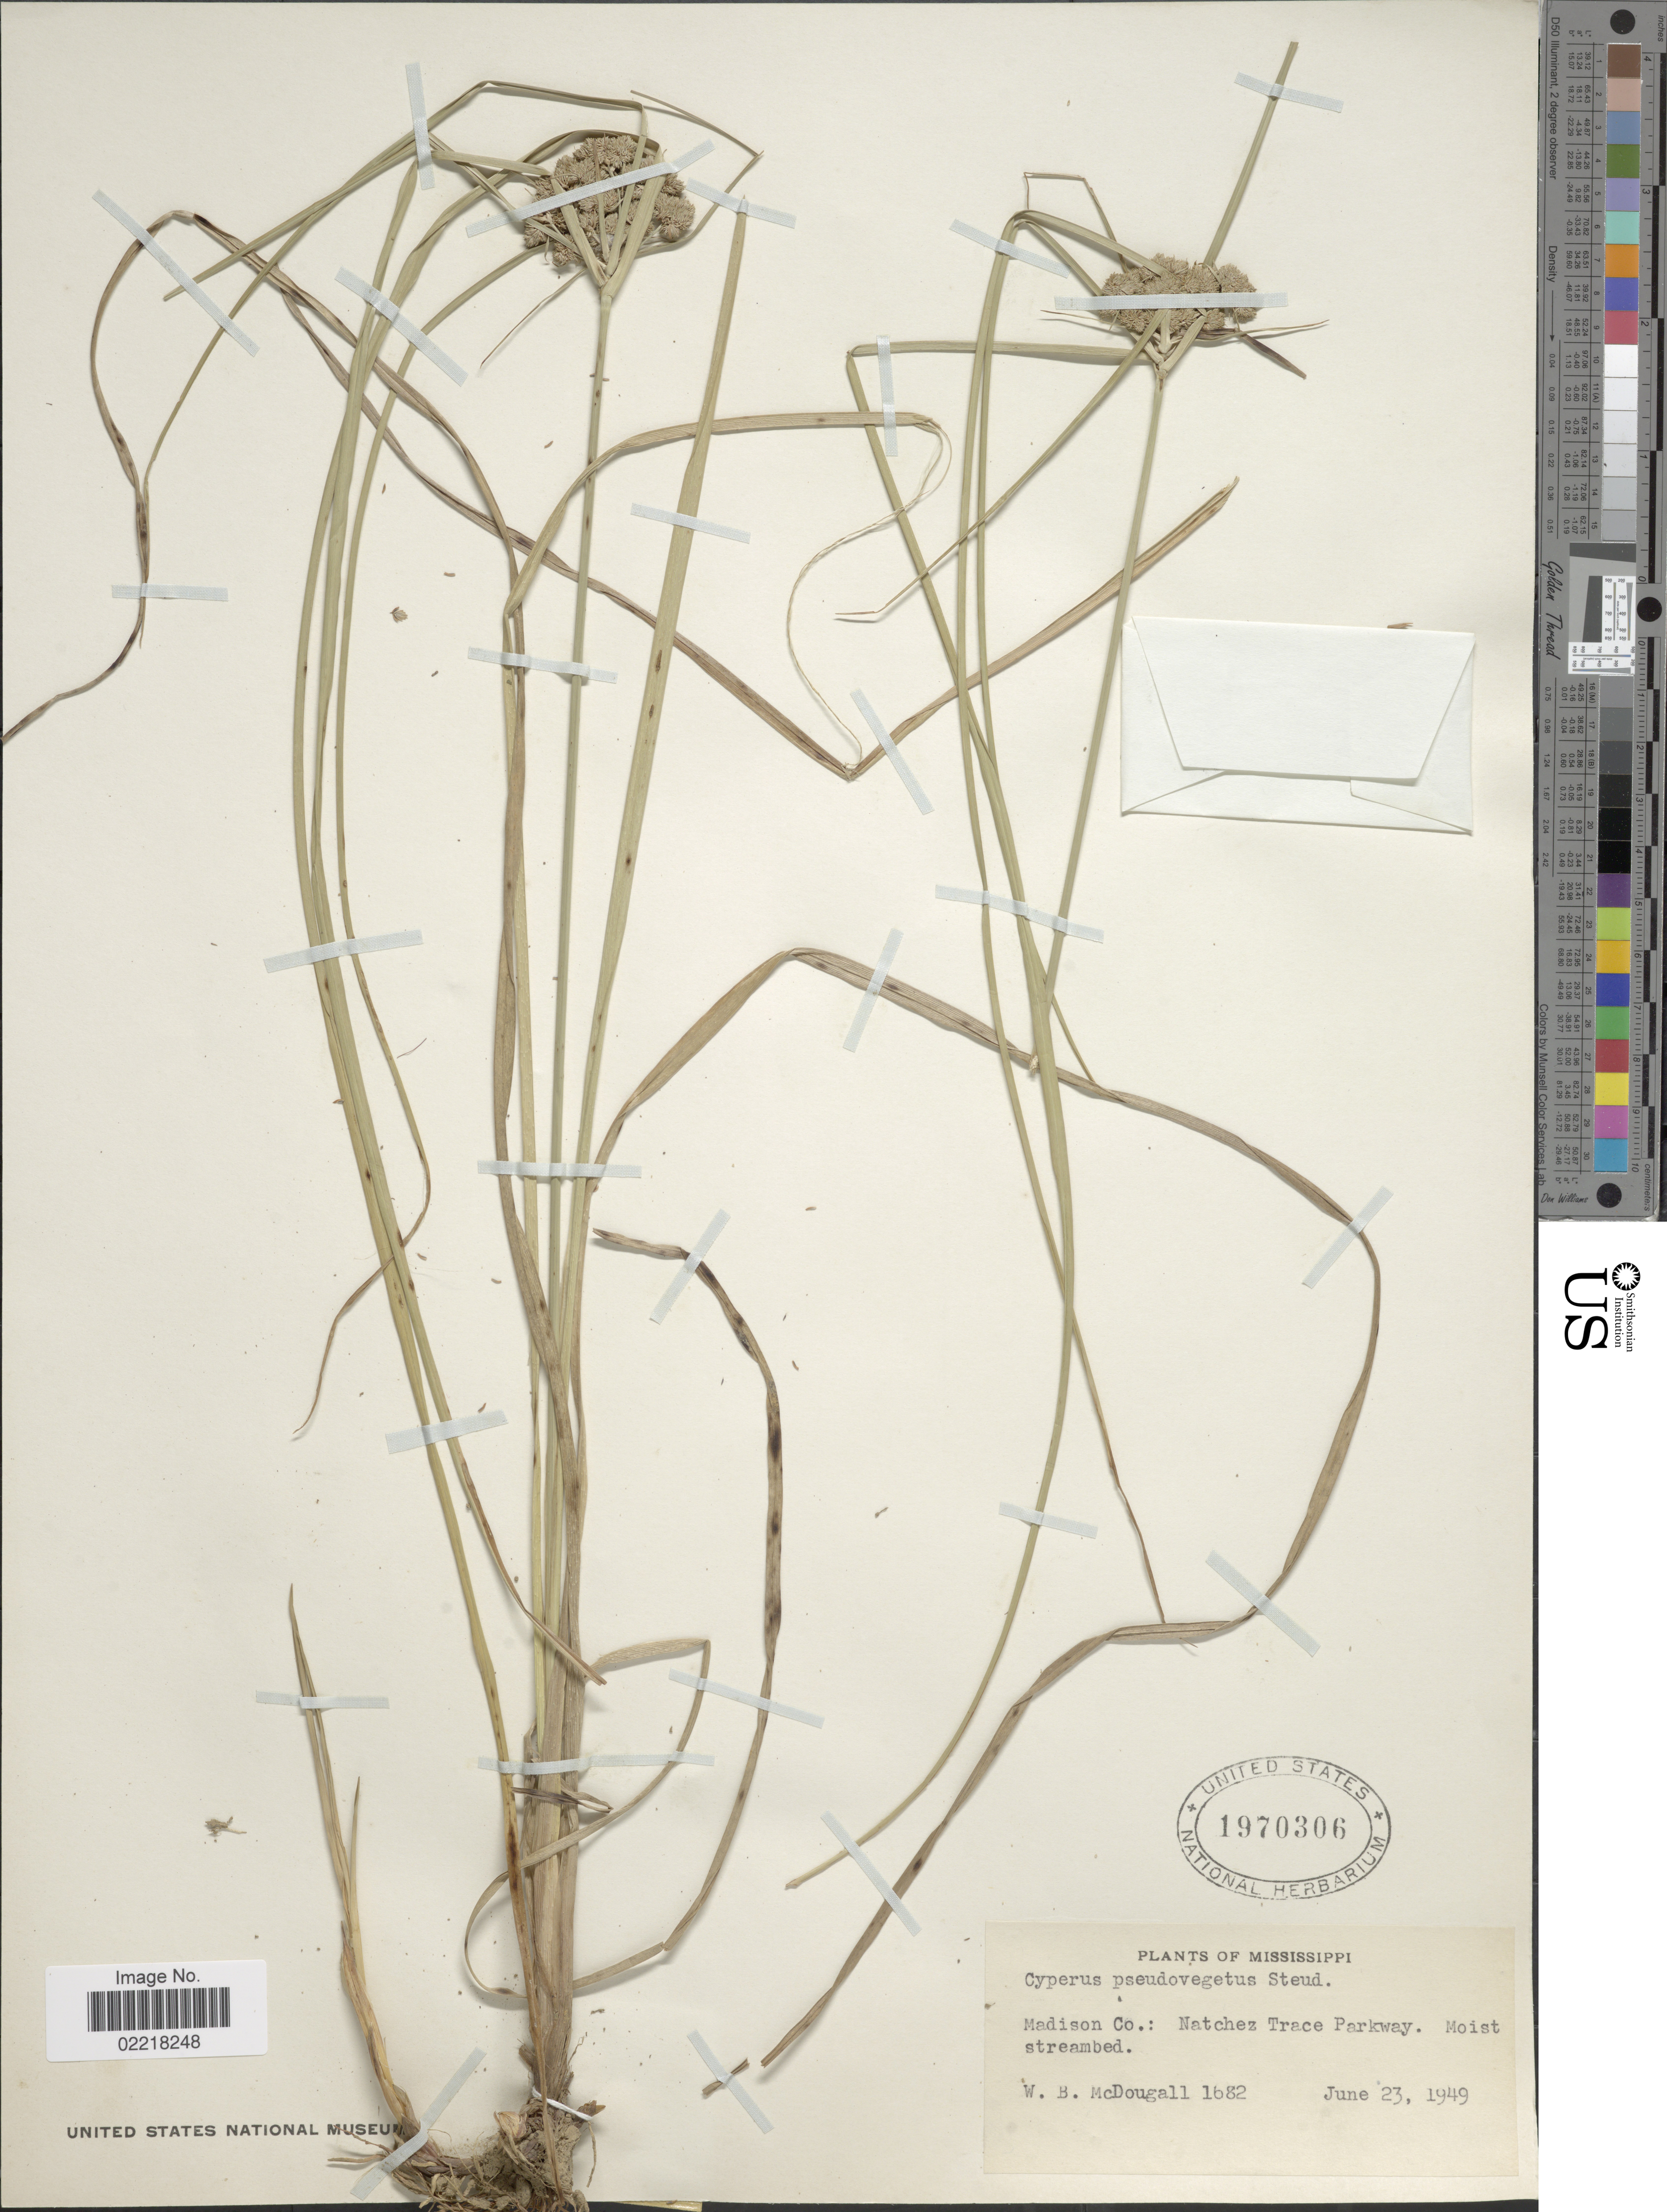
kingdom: Plantae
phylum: Tracheophyta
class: Liliopsida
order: Poales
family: Cyperaceae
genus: Cyperus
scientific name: Cyperus pseudovegetus Steud.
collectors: W. B. McDougall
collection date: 1949-06-23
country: United States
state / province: Mississippi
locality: Madison Co, Natchez Trace Parkway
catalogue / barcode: US 1970306